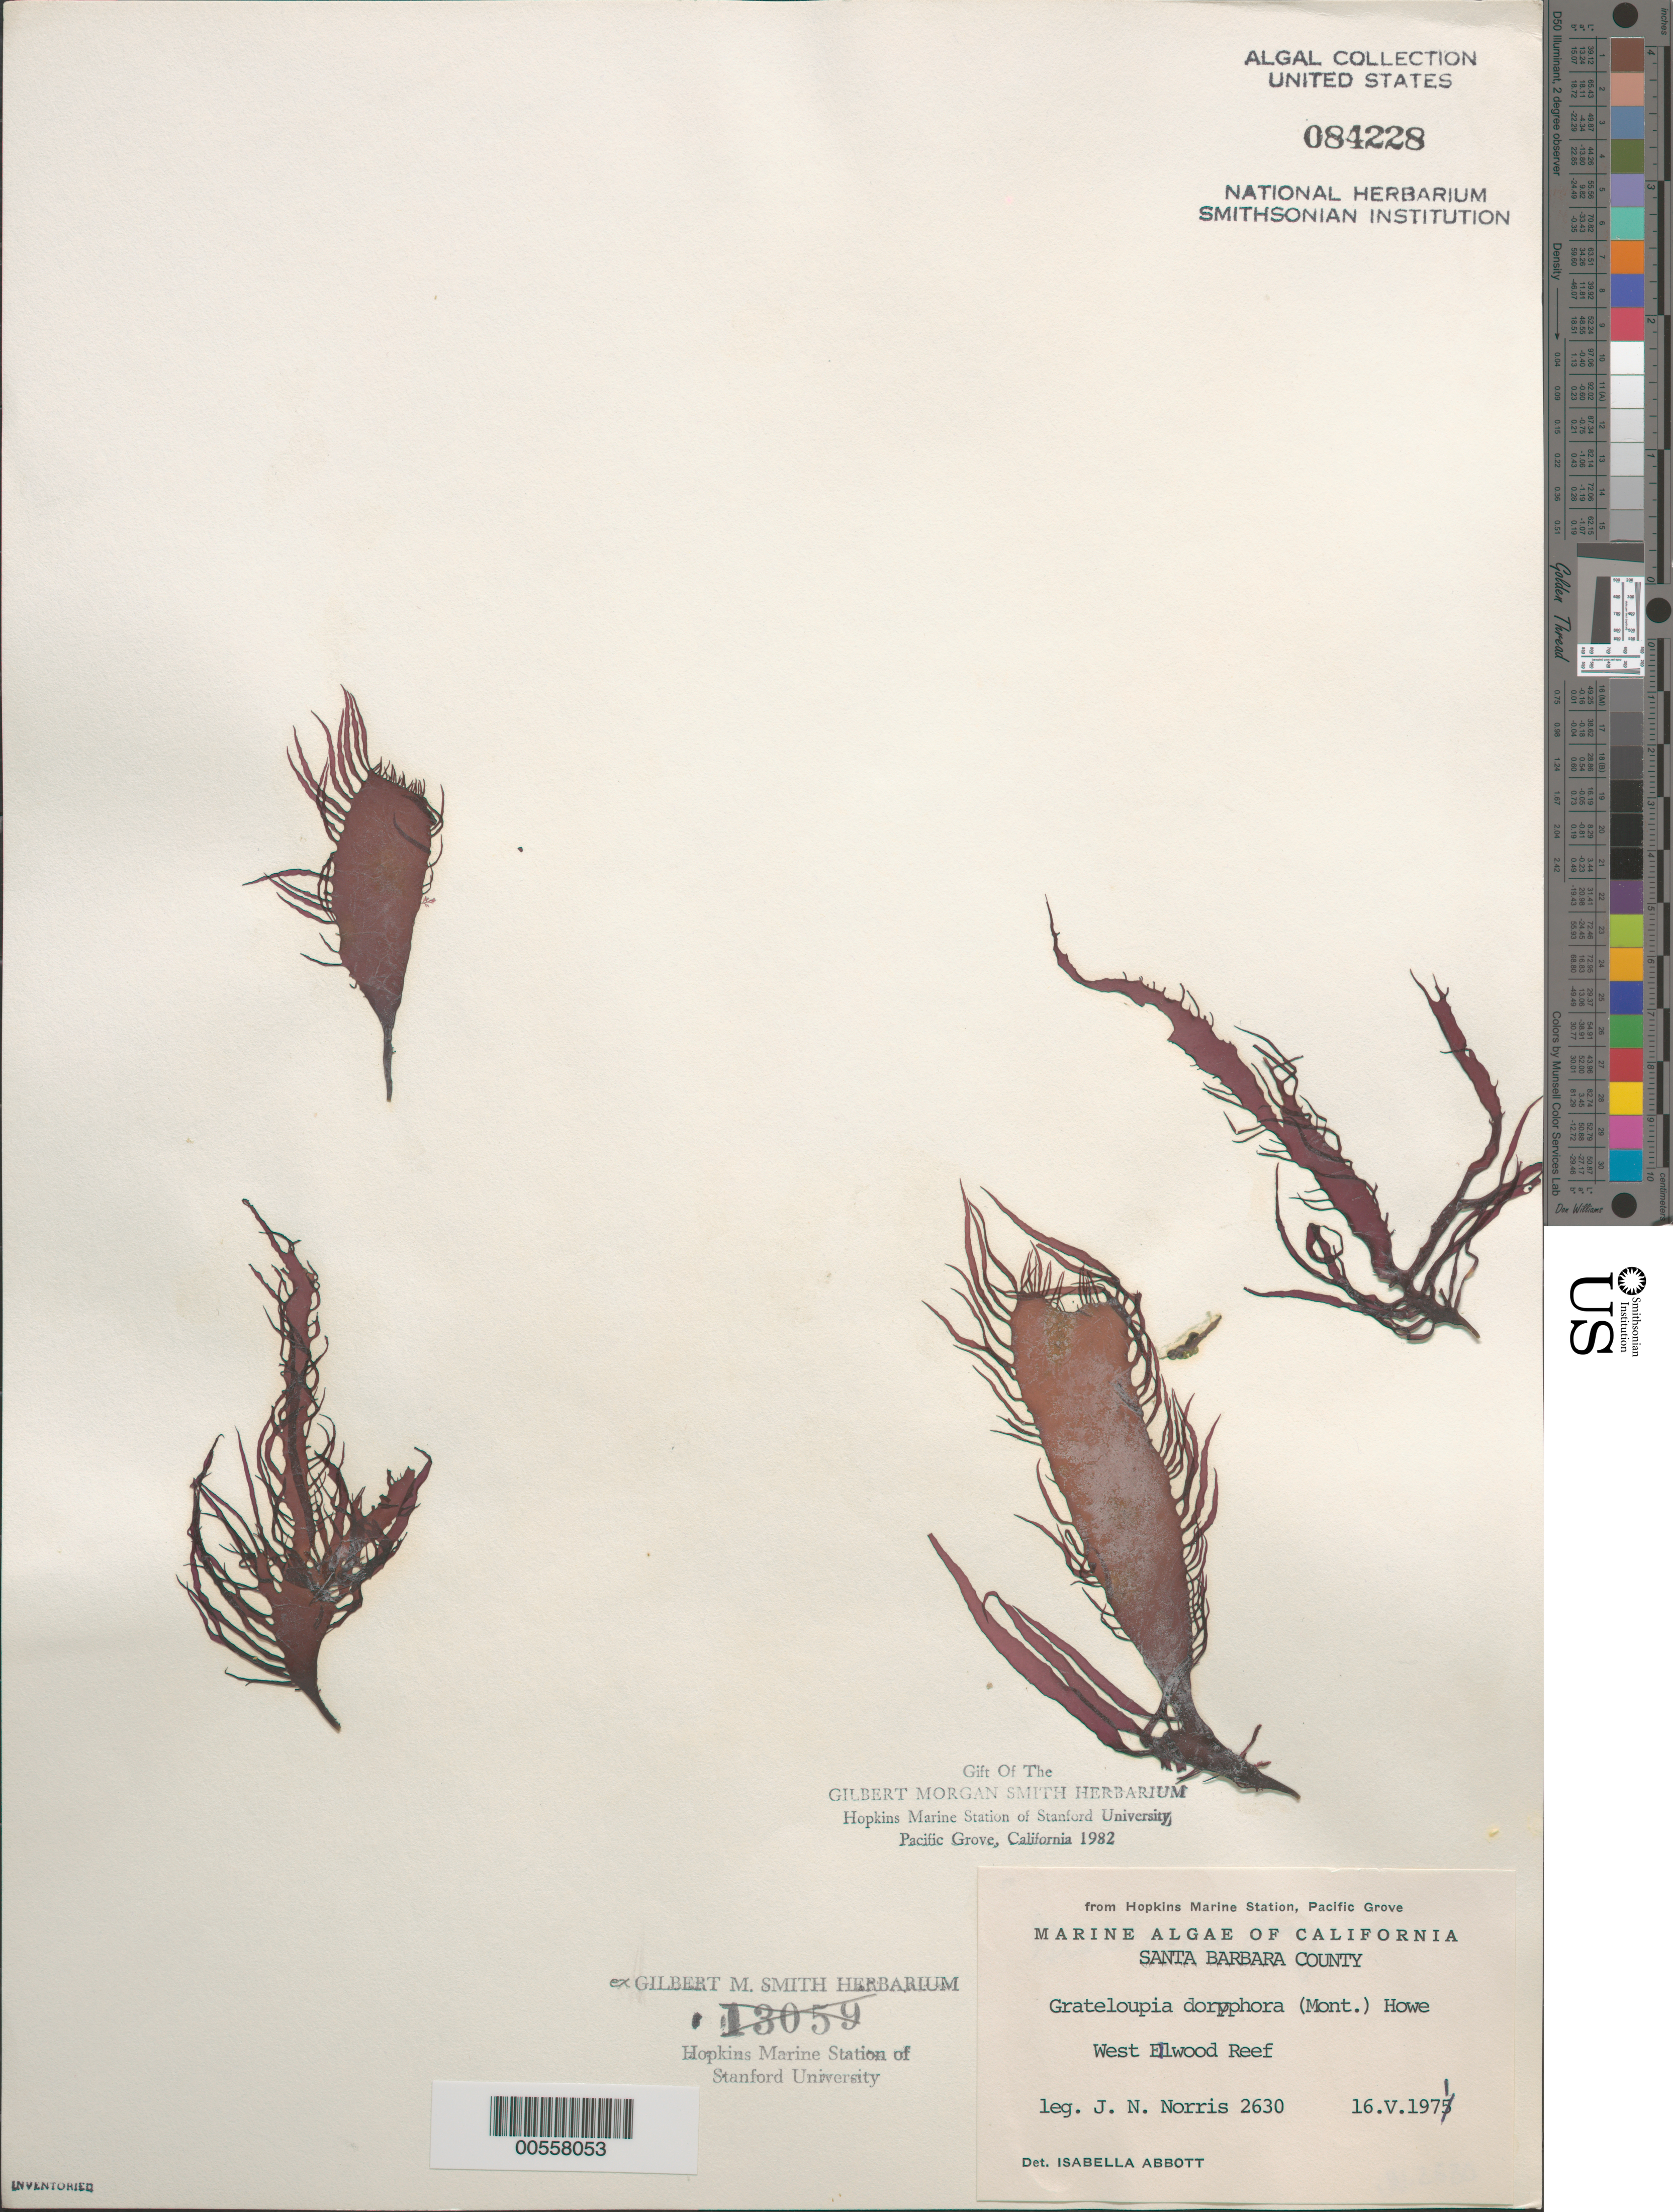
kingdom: Plantae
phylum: Rhodophyta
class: Florideophyceae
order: Halymeniales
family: Halymeniaceae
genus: Grateloupia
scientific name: Grateloupia doryphora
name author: (Mont.) Howe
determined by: Abbott, Isabella A.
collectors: J. N. Norris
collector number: JN-2630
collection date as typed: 16 May 1971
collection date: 1971-05-16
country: United States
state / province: California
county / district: Santa Barbara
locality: West Ellwood Reef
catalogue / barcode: US 84228